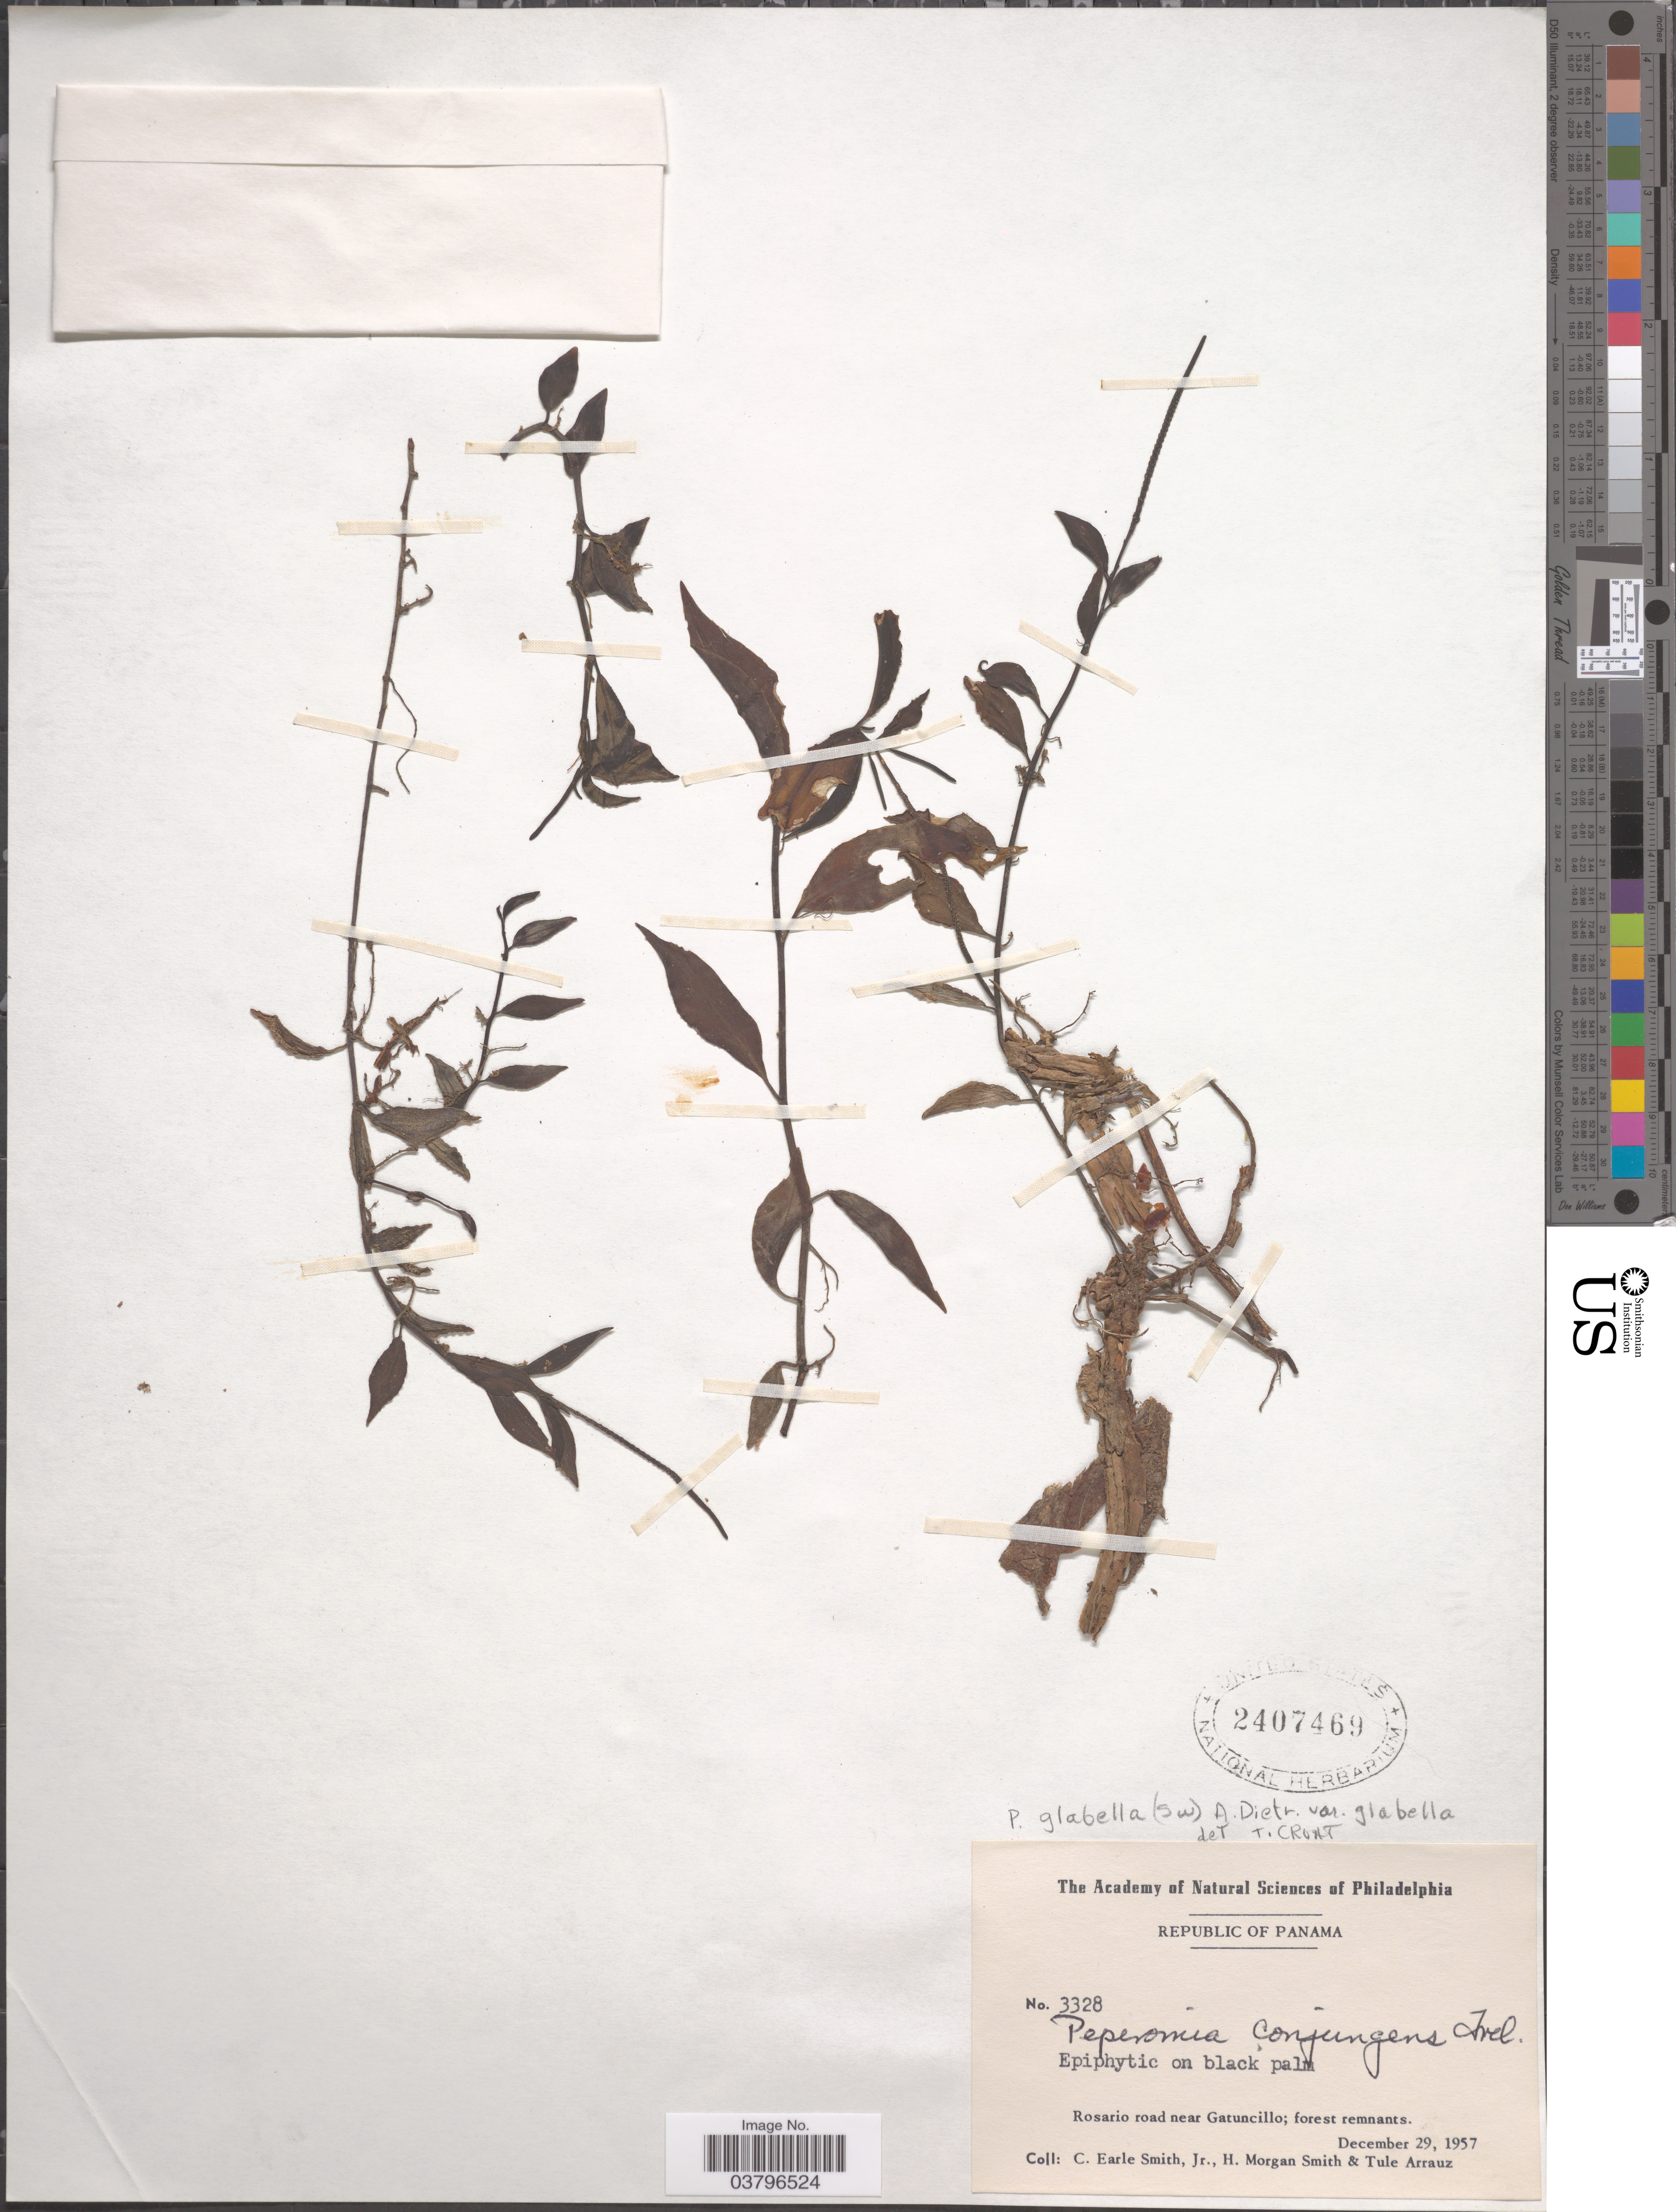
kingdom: Plantae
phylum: Tracheophyta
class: Magnoliopsida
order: Piperales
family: Piperaceae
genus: Peperomia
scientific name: Peperomia glabella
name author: (Sw.) A. Dietr.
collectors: C. E. Smith Jr., H. M. Smith & T. Arrauz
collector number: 3328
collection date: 1957-12-29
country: Panama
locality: Rosario road near Gatuncillo.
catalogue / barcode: US 2407469